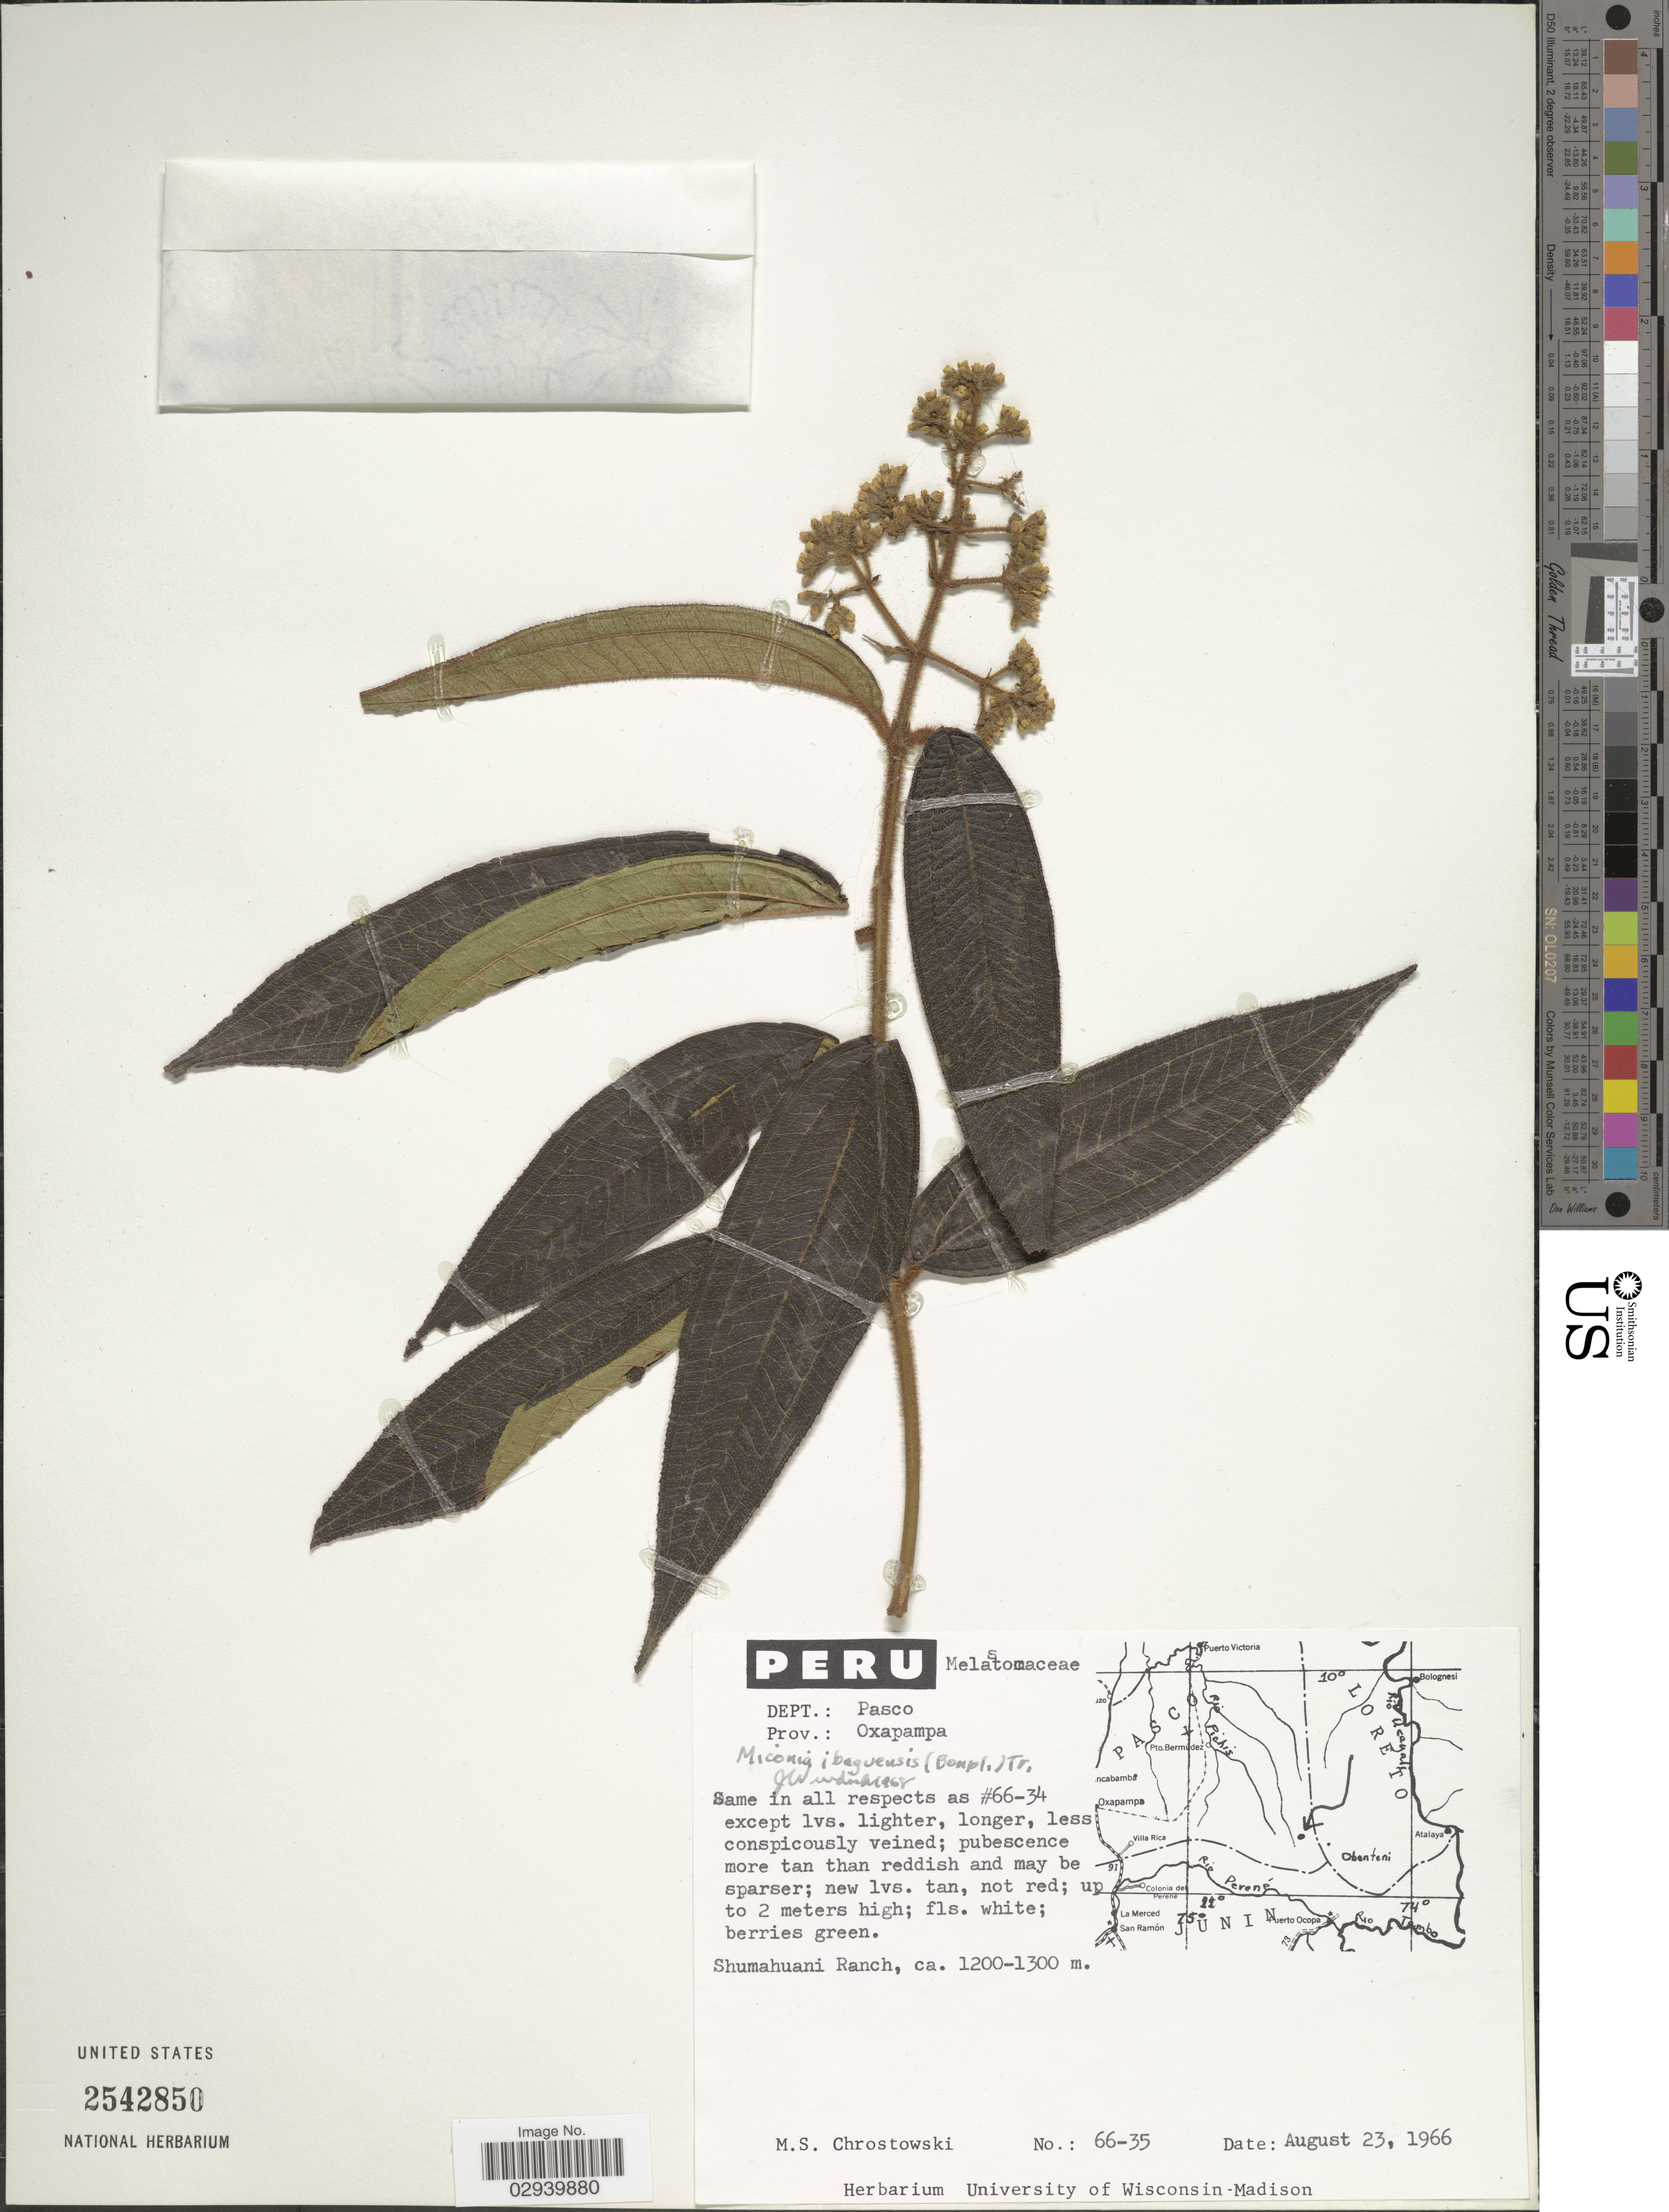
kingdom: Plantae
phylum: Tracheophyta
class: Magnoliopsida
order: Myrtales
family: Melastomataceae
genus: Miconia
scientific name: Miconia ibaguensis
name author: (Bonpl.) Triana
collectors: M. Chrostowski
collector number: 66-35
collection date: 1966-08-23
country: Peru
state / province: Pasco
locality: Dept.: Pasco. Prov.: Oxapampa. Shumahuani Ranch.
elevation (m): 1200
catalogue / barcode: US 2542850